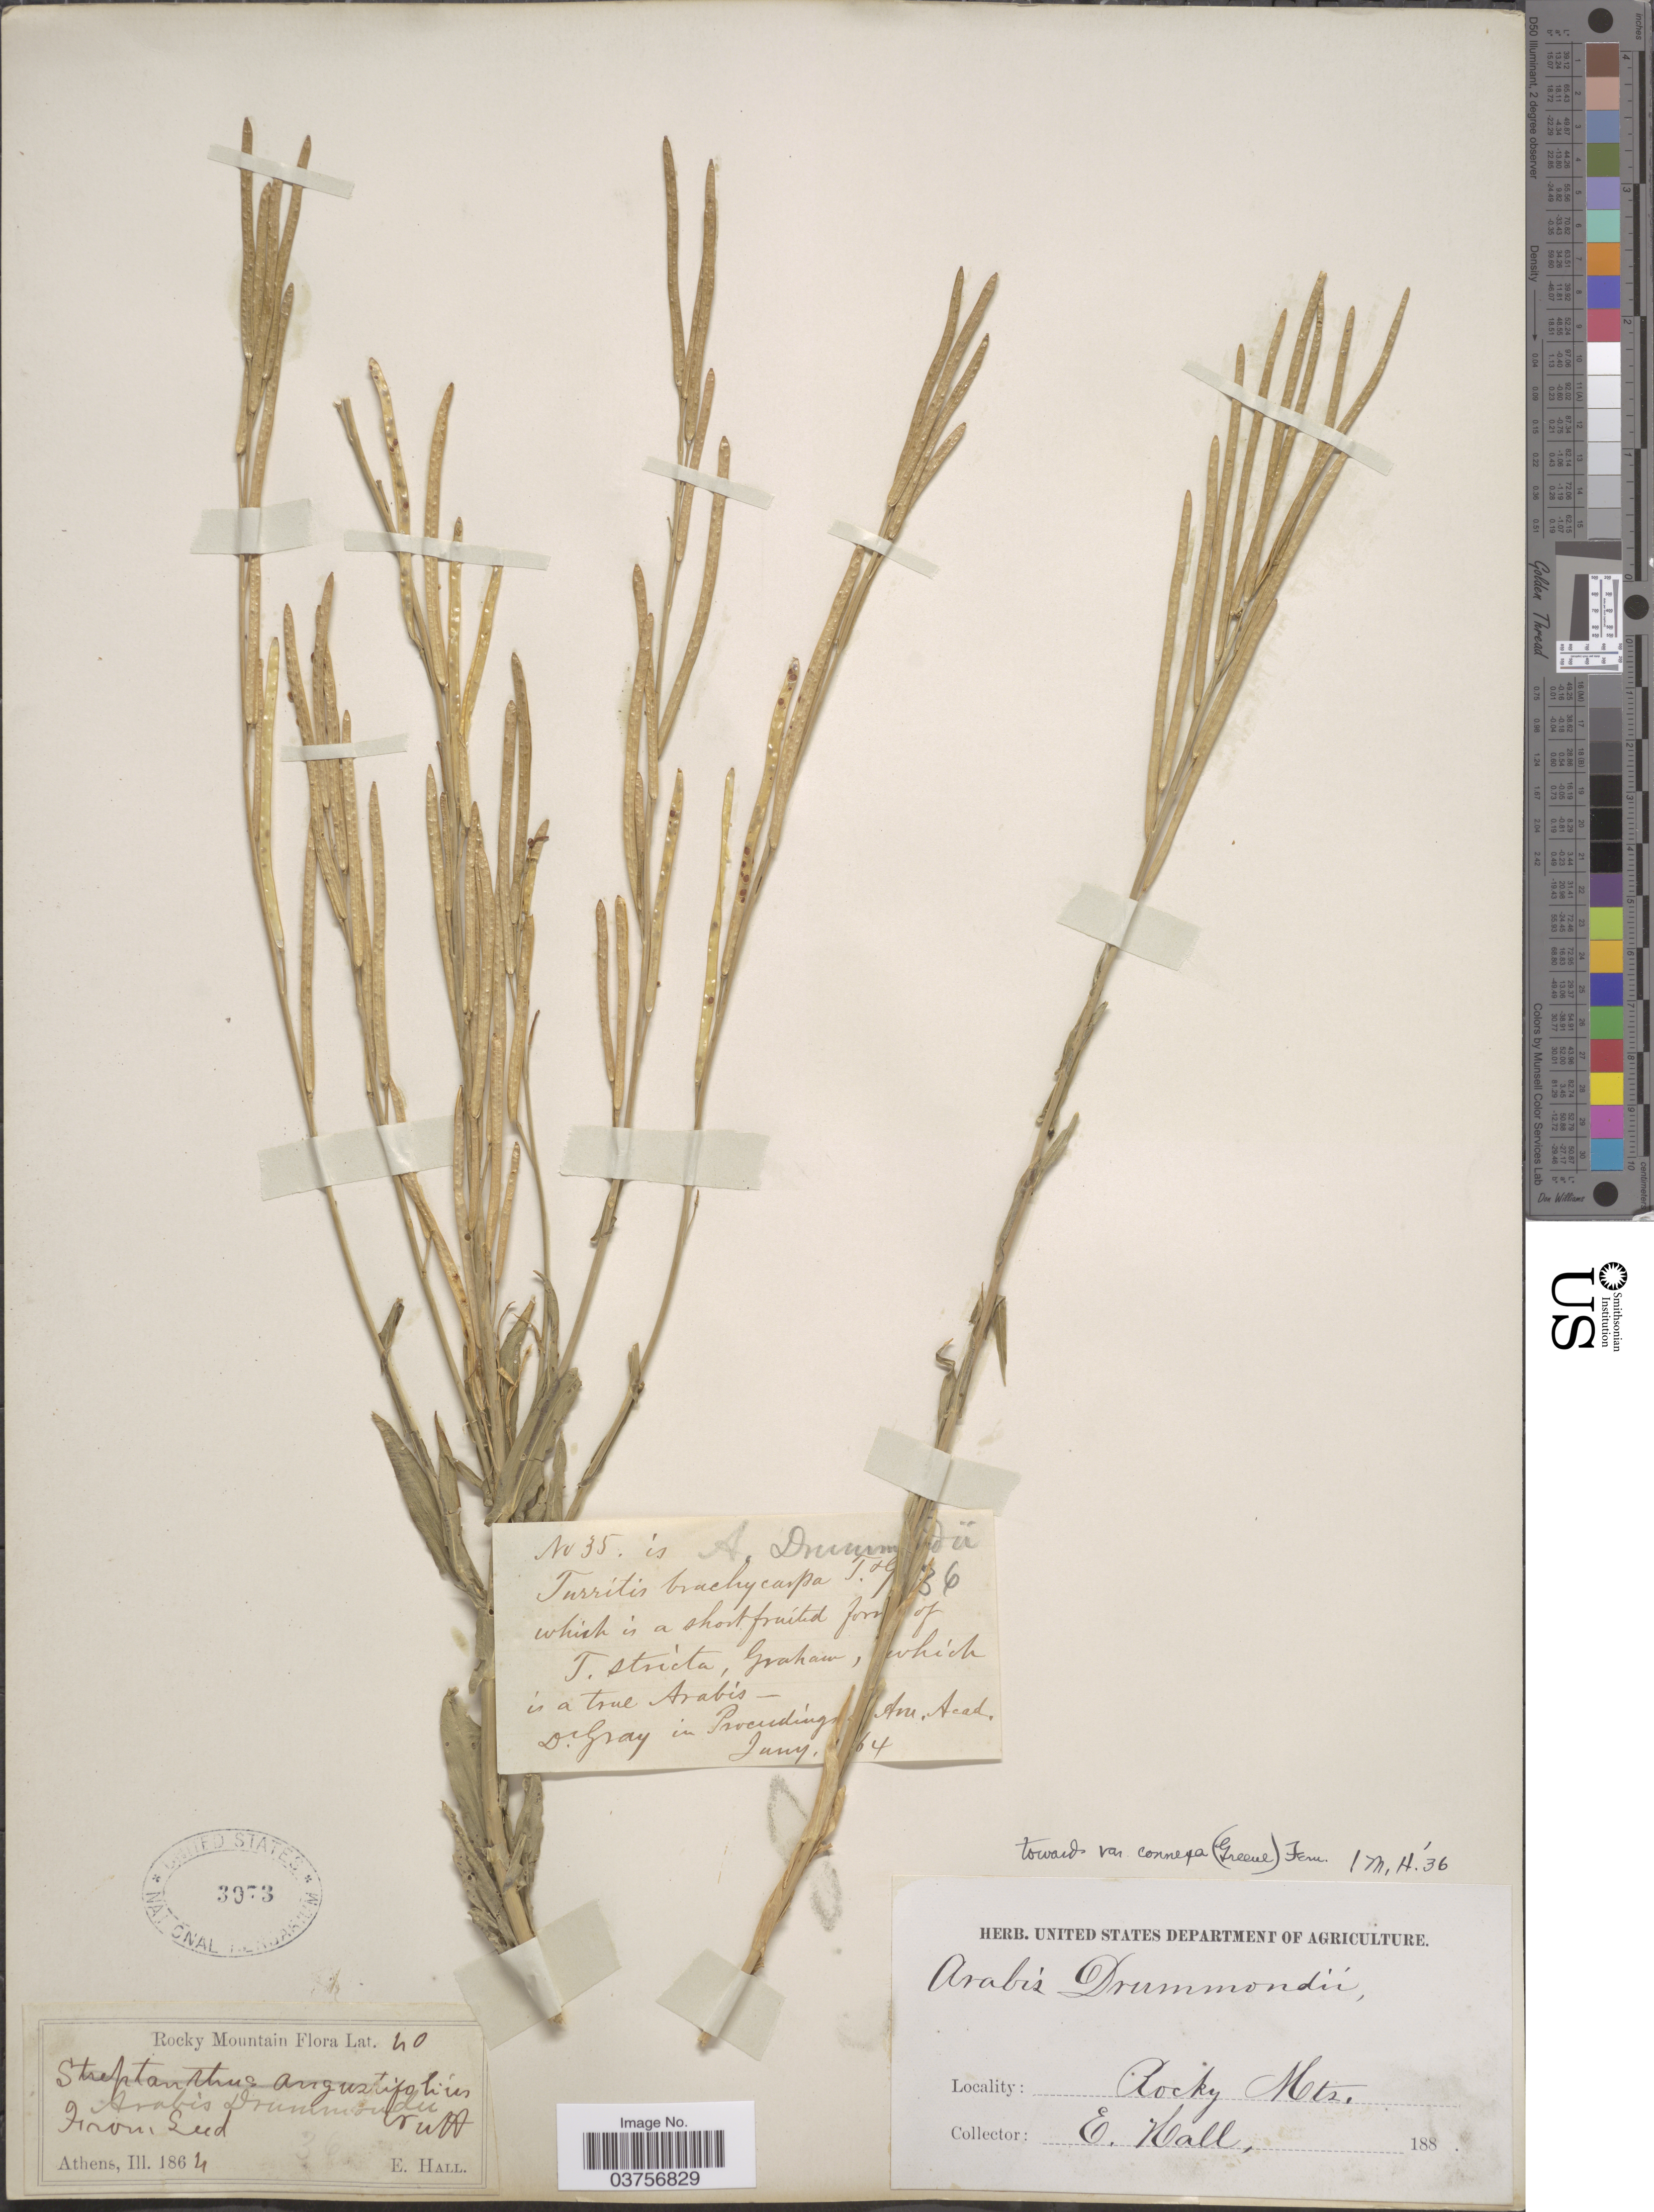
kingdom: Plantae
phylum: Tracheophyta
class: Magnoliopsida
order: Brassicales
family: Brassicaceae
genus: Arabis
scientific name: Arabis drummondii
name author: A. Gray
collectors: E. Hall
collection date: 1864-03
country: United States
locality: Rocky Mountain. Rocky Mts. Athens.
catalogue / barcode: US 3973